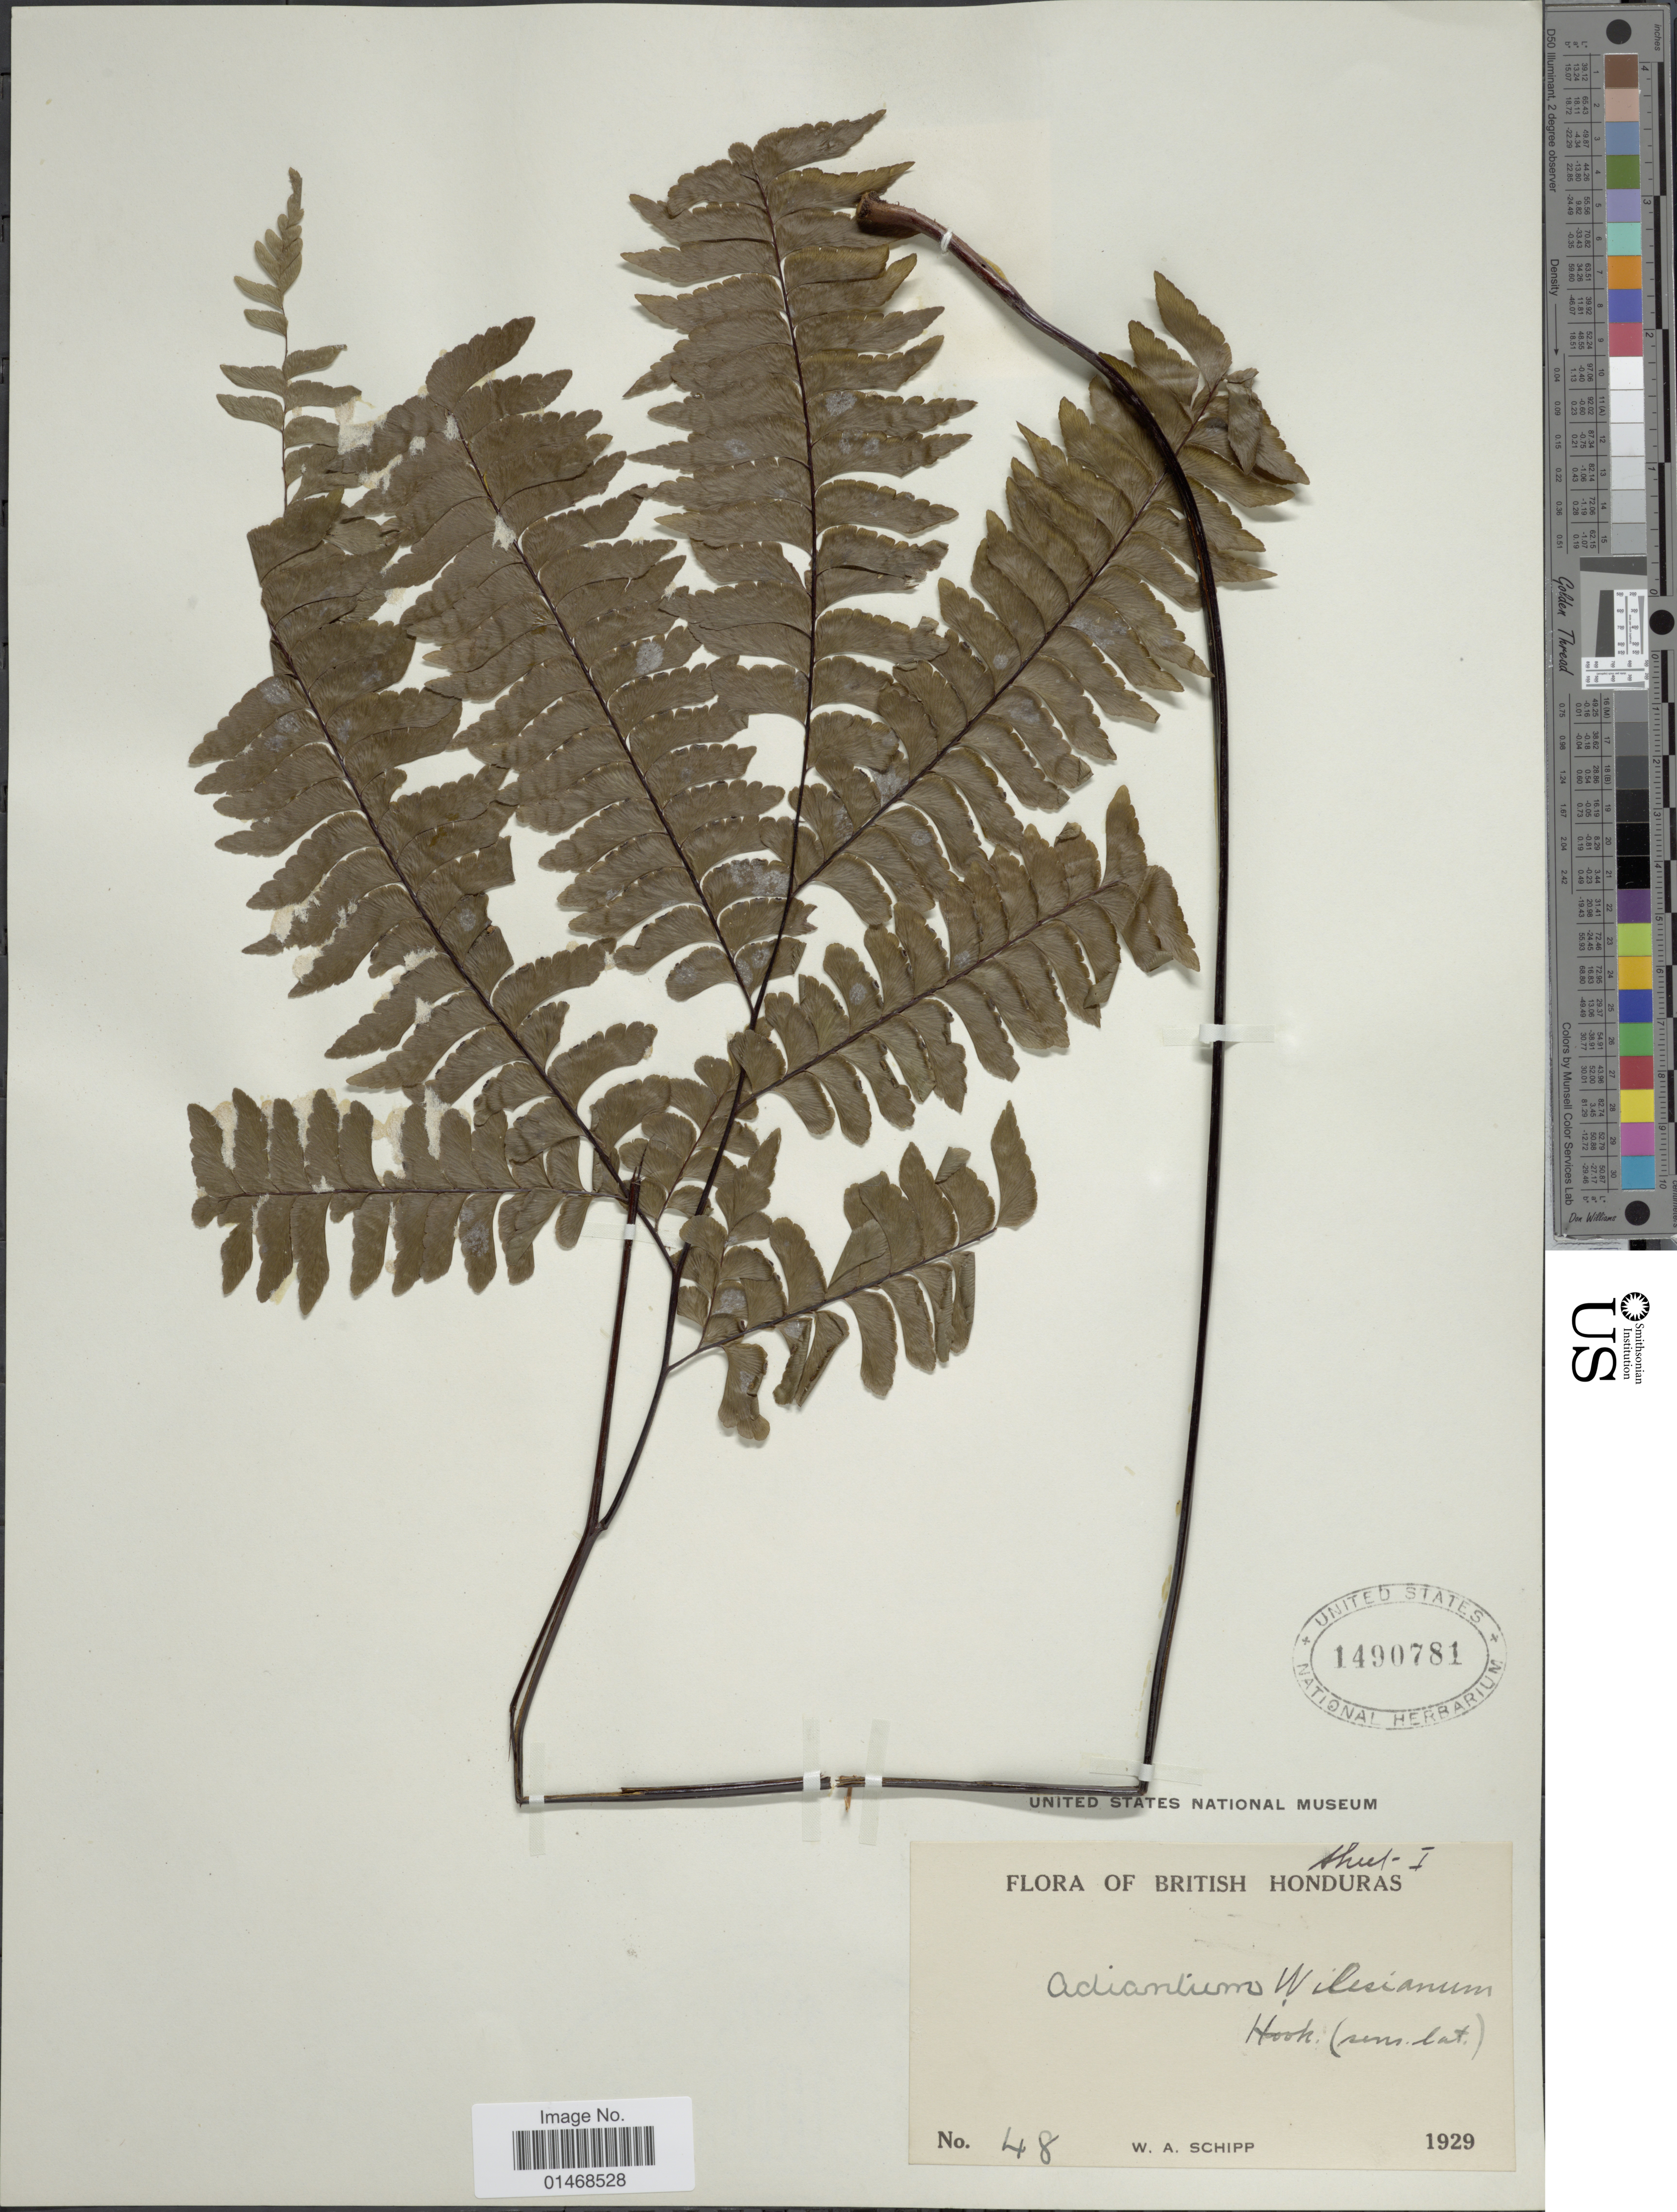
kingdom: Plantae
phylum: Tracheophyta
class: Polypodiopsida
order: Polypodiales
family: Pteridaceae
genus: Adiantum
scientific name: Adiantum wilesianum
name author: Hook.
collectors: W. Schipp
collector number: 48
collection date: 1929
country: Belize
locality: British Honduras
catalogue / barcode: US 1490781